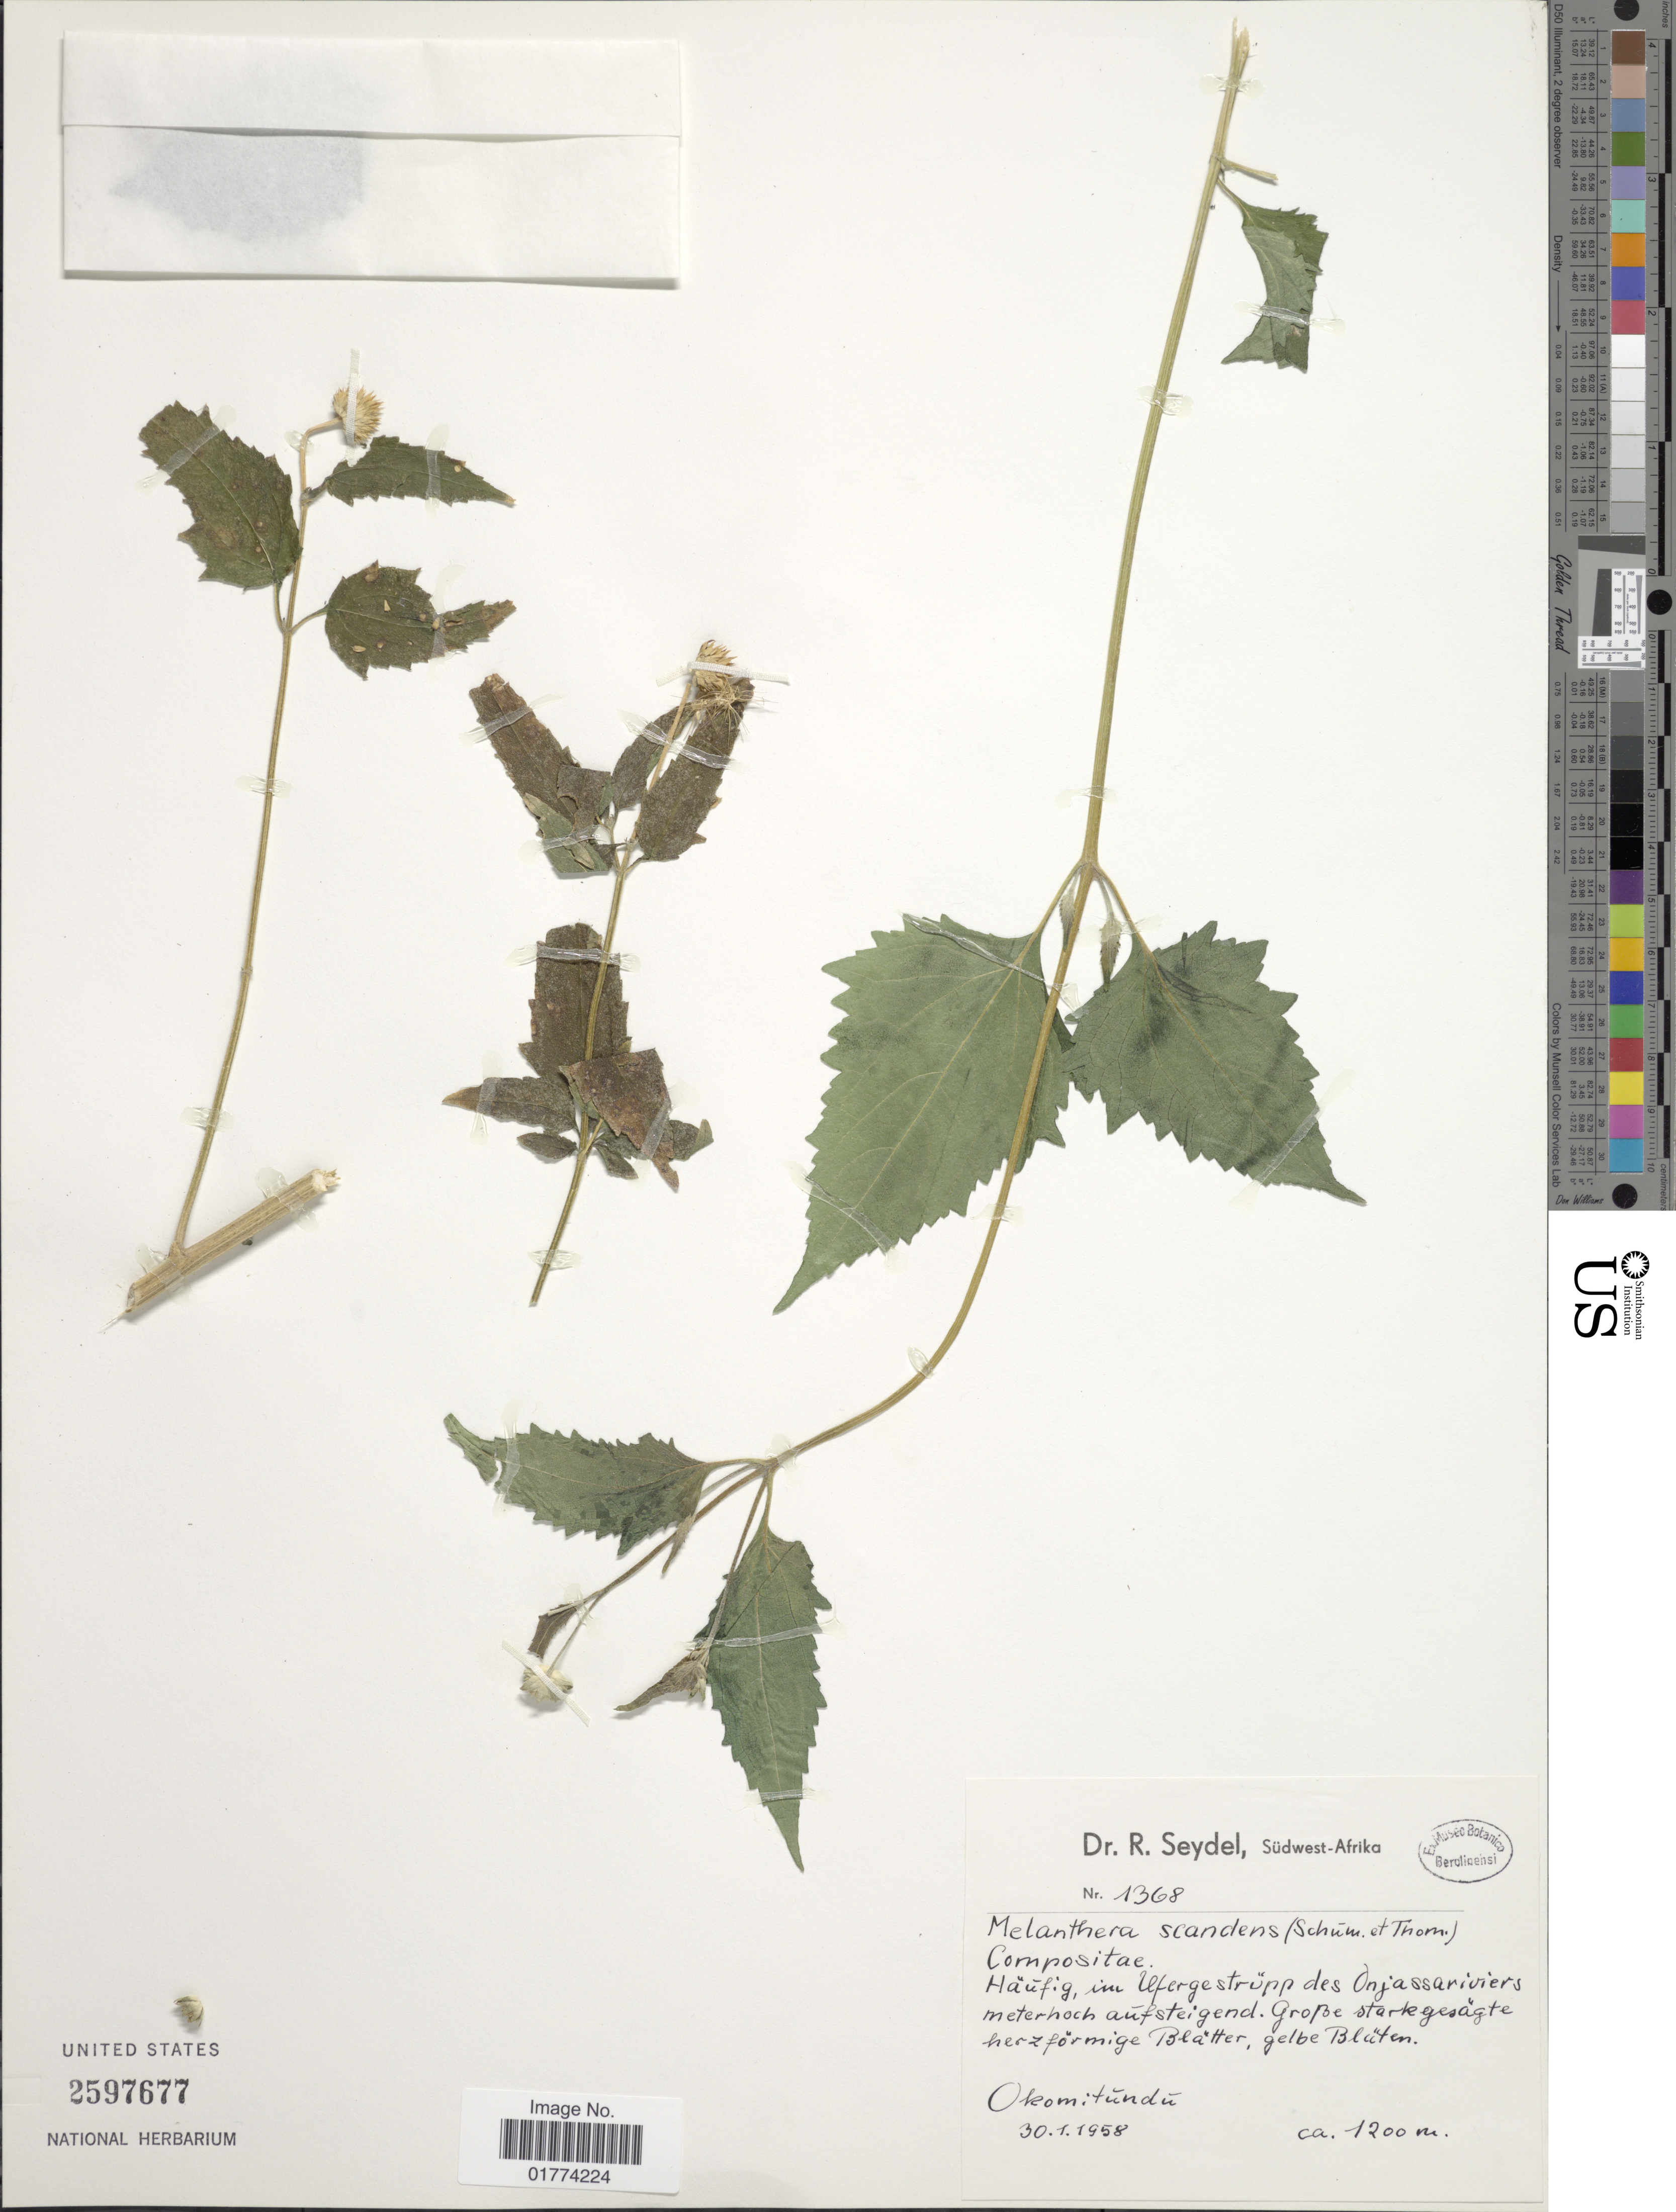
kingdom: Plantae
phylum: Tracheophyta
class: Magnoliopsida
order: Asterales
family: Asteraceae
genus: Melanthera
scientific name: Melanthera scandens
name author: (Schumach. & Thonn.) Brenan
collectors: R. Seydel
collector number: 1368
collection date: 1958-01-30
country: Namibia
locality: Okomitundu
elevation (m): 1200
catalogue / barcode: US 2597677